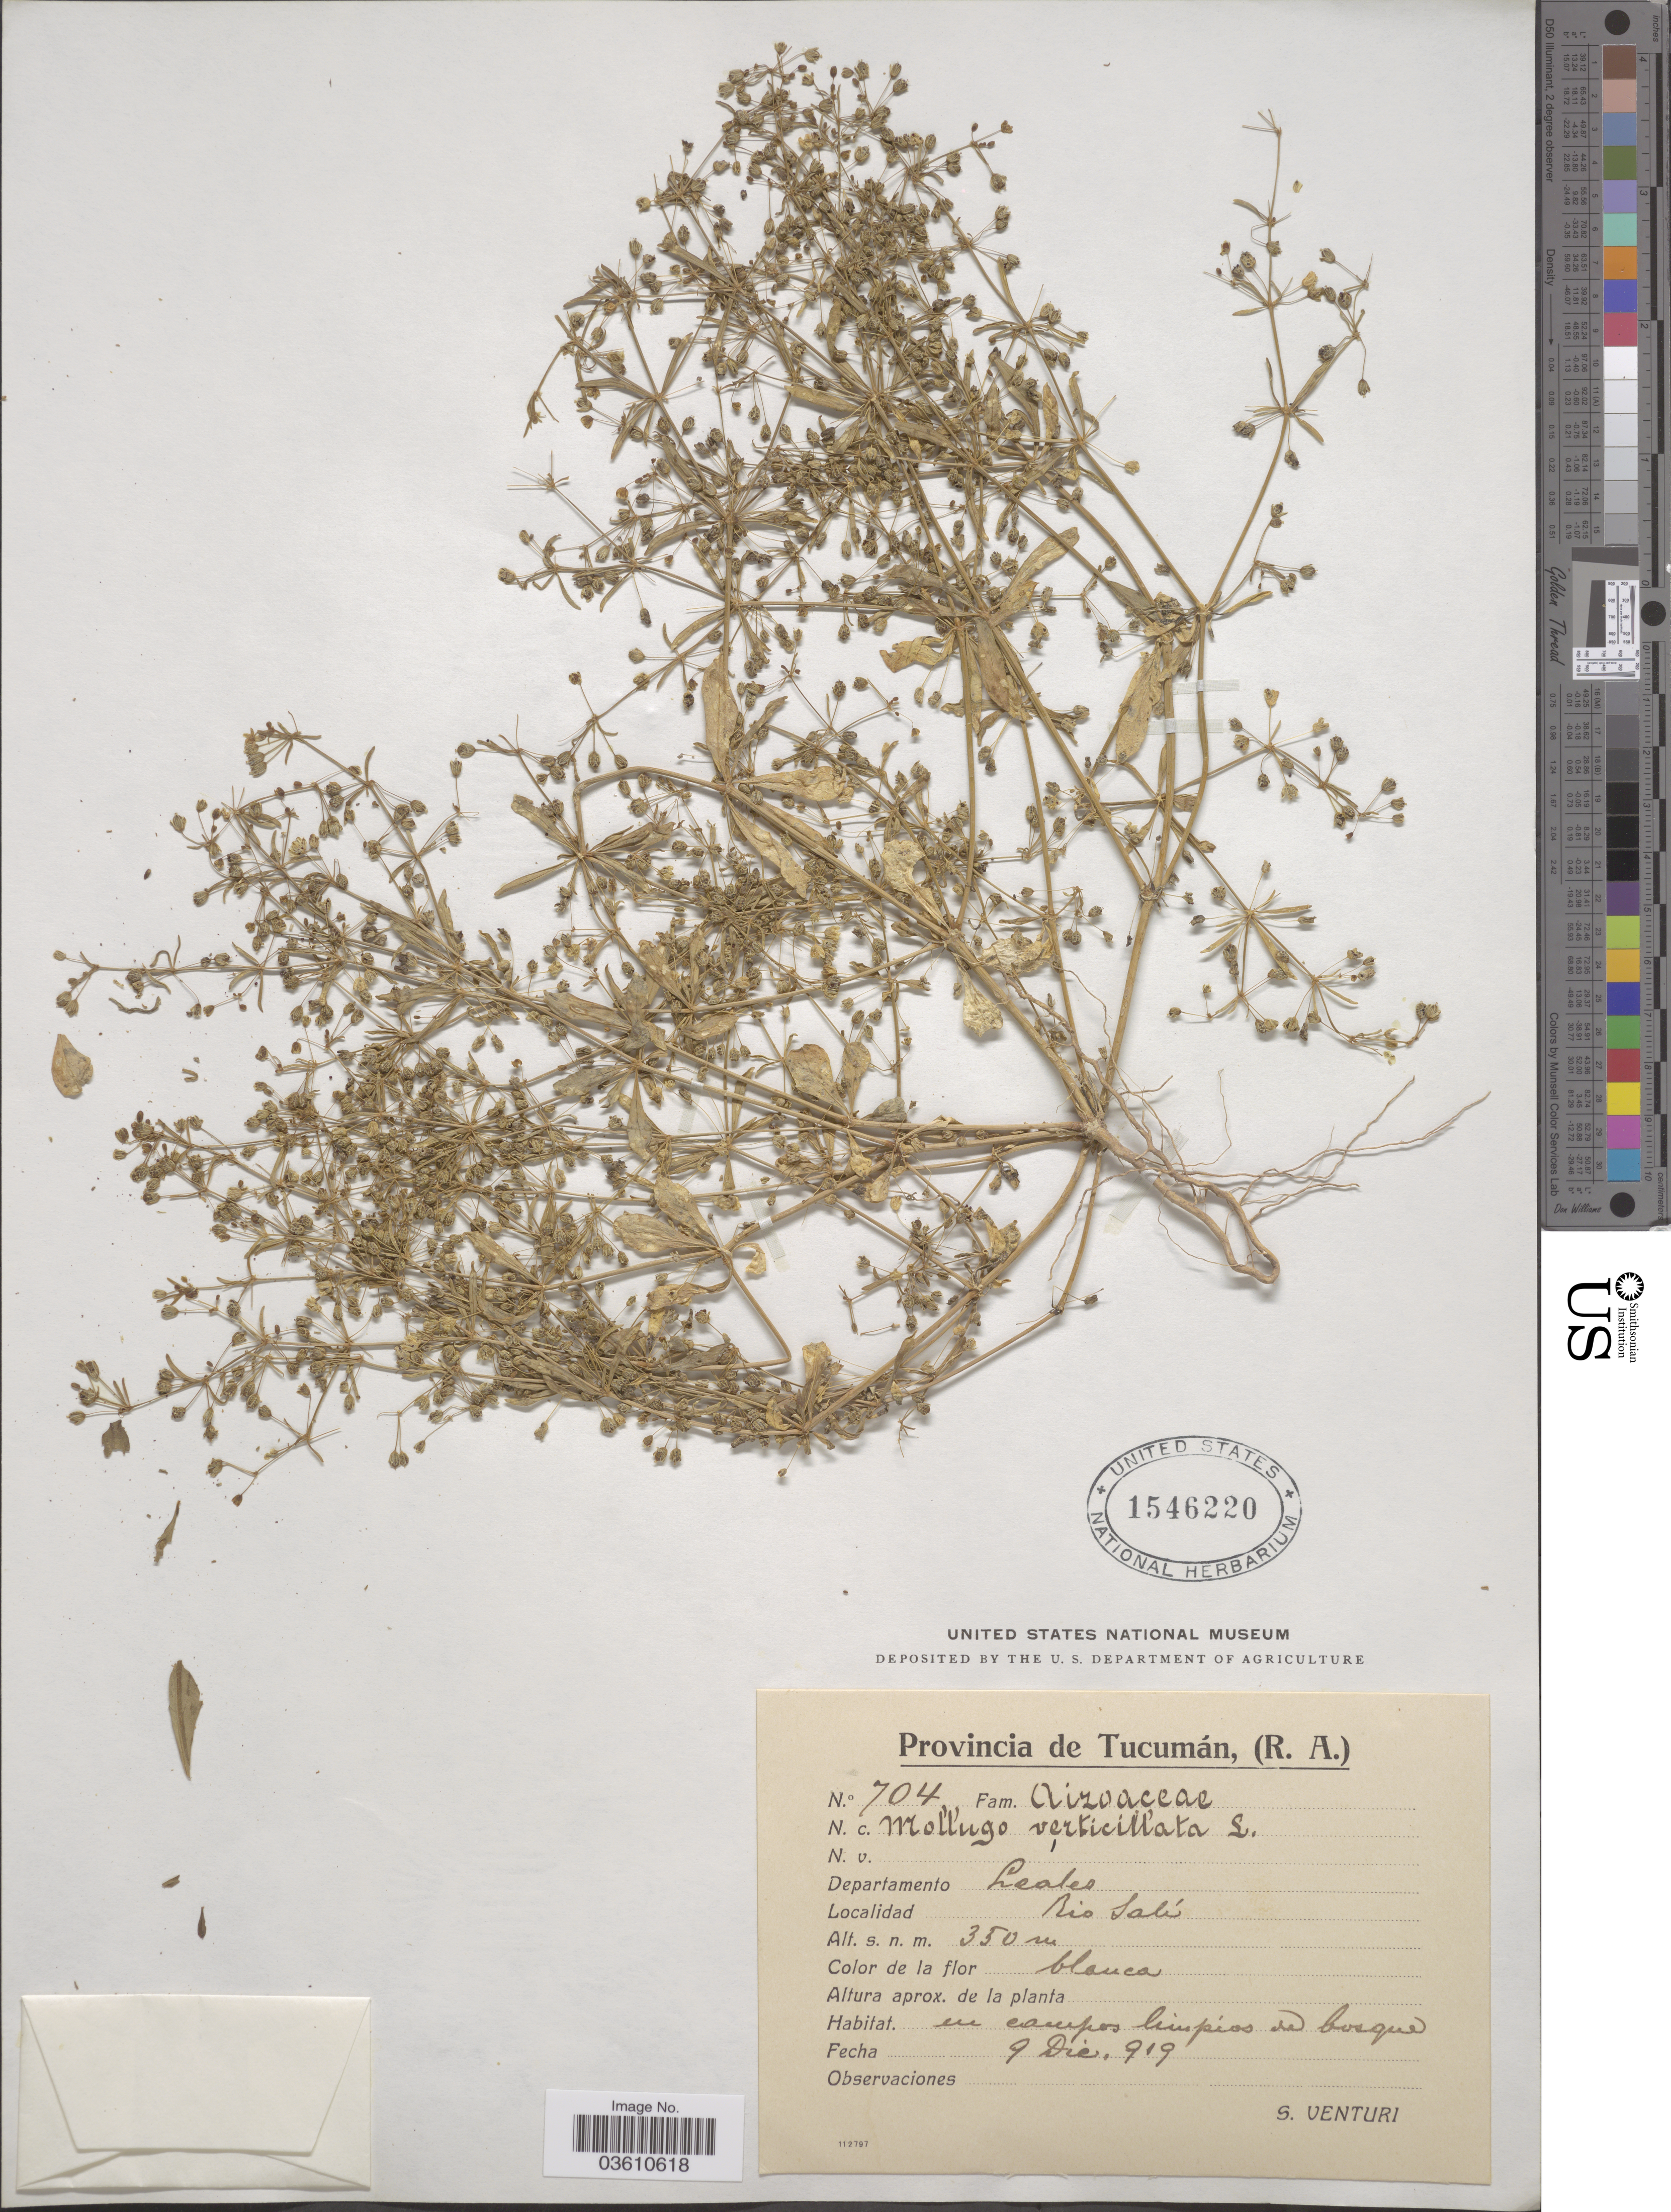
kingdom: Plantae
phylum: Tracheophyta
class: Magnoliopsida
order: Caryophyllales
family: Molluginaceae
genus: Mollugo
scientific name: Mollugo verticillata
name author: L.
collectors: S. Venturi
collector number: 704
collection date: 1919-12-09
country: Argentina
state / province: Tucuman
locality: Departamento Leales. Rio Salí.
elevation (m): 350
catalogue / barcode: US 1546220